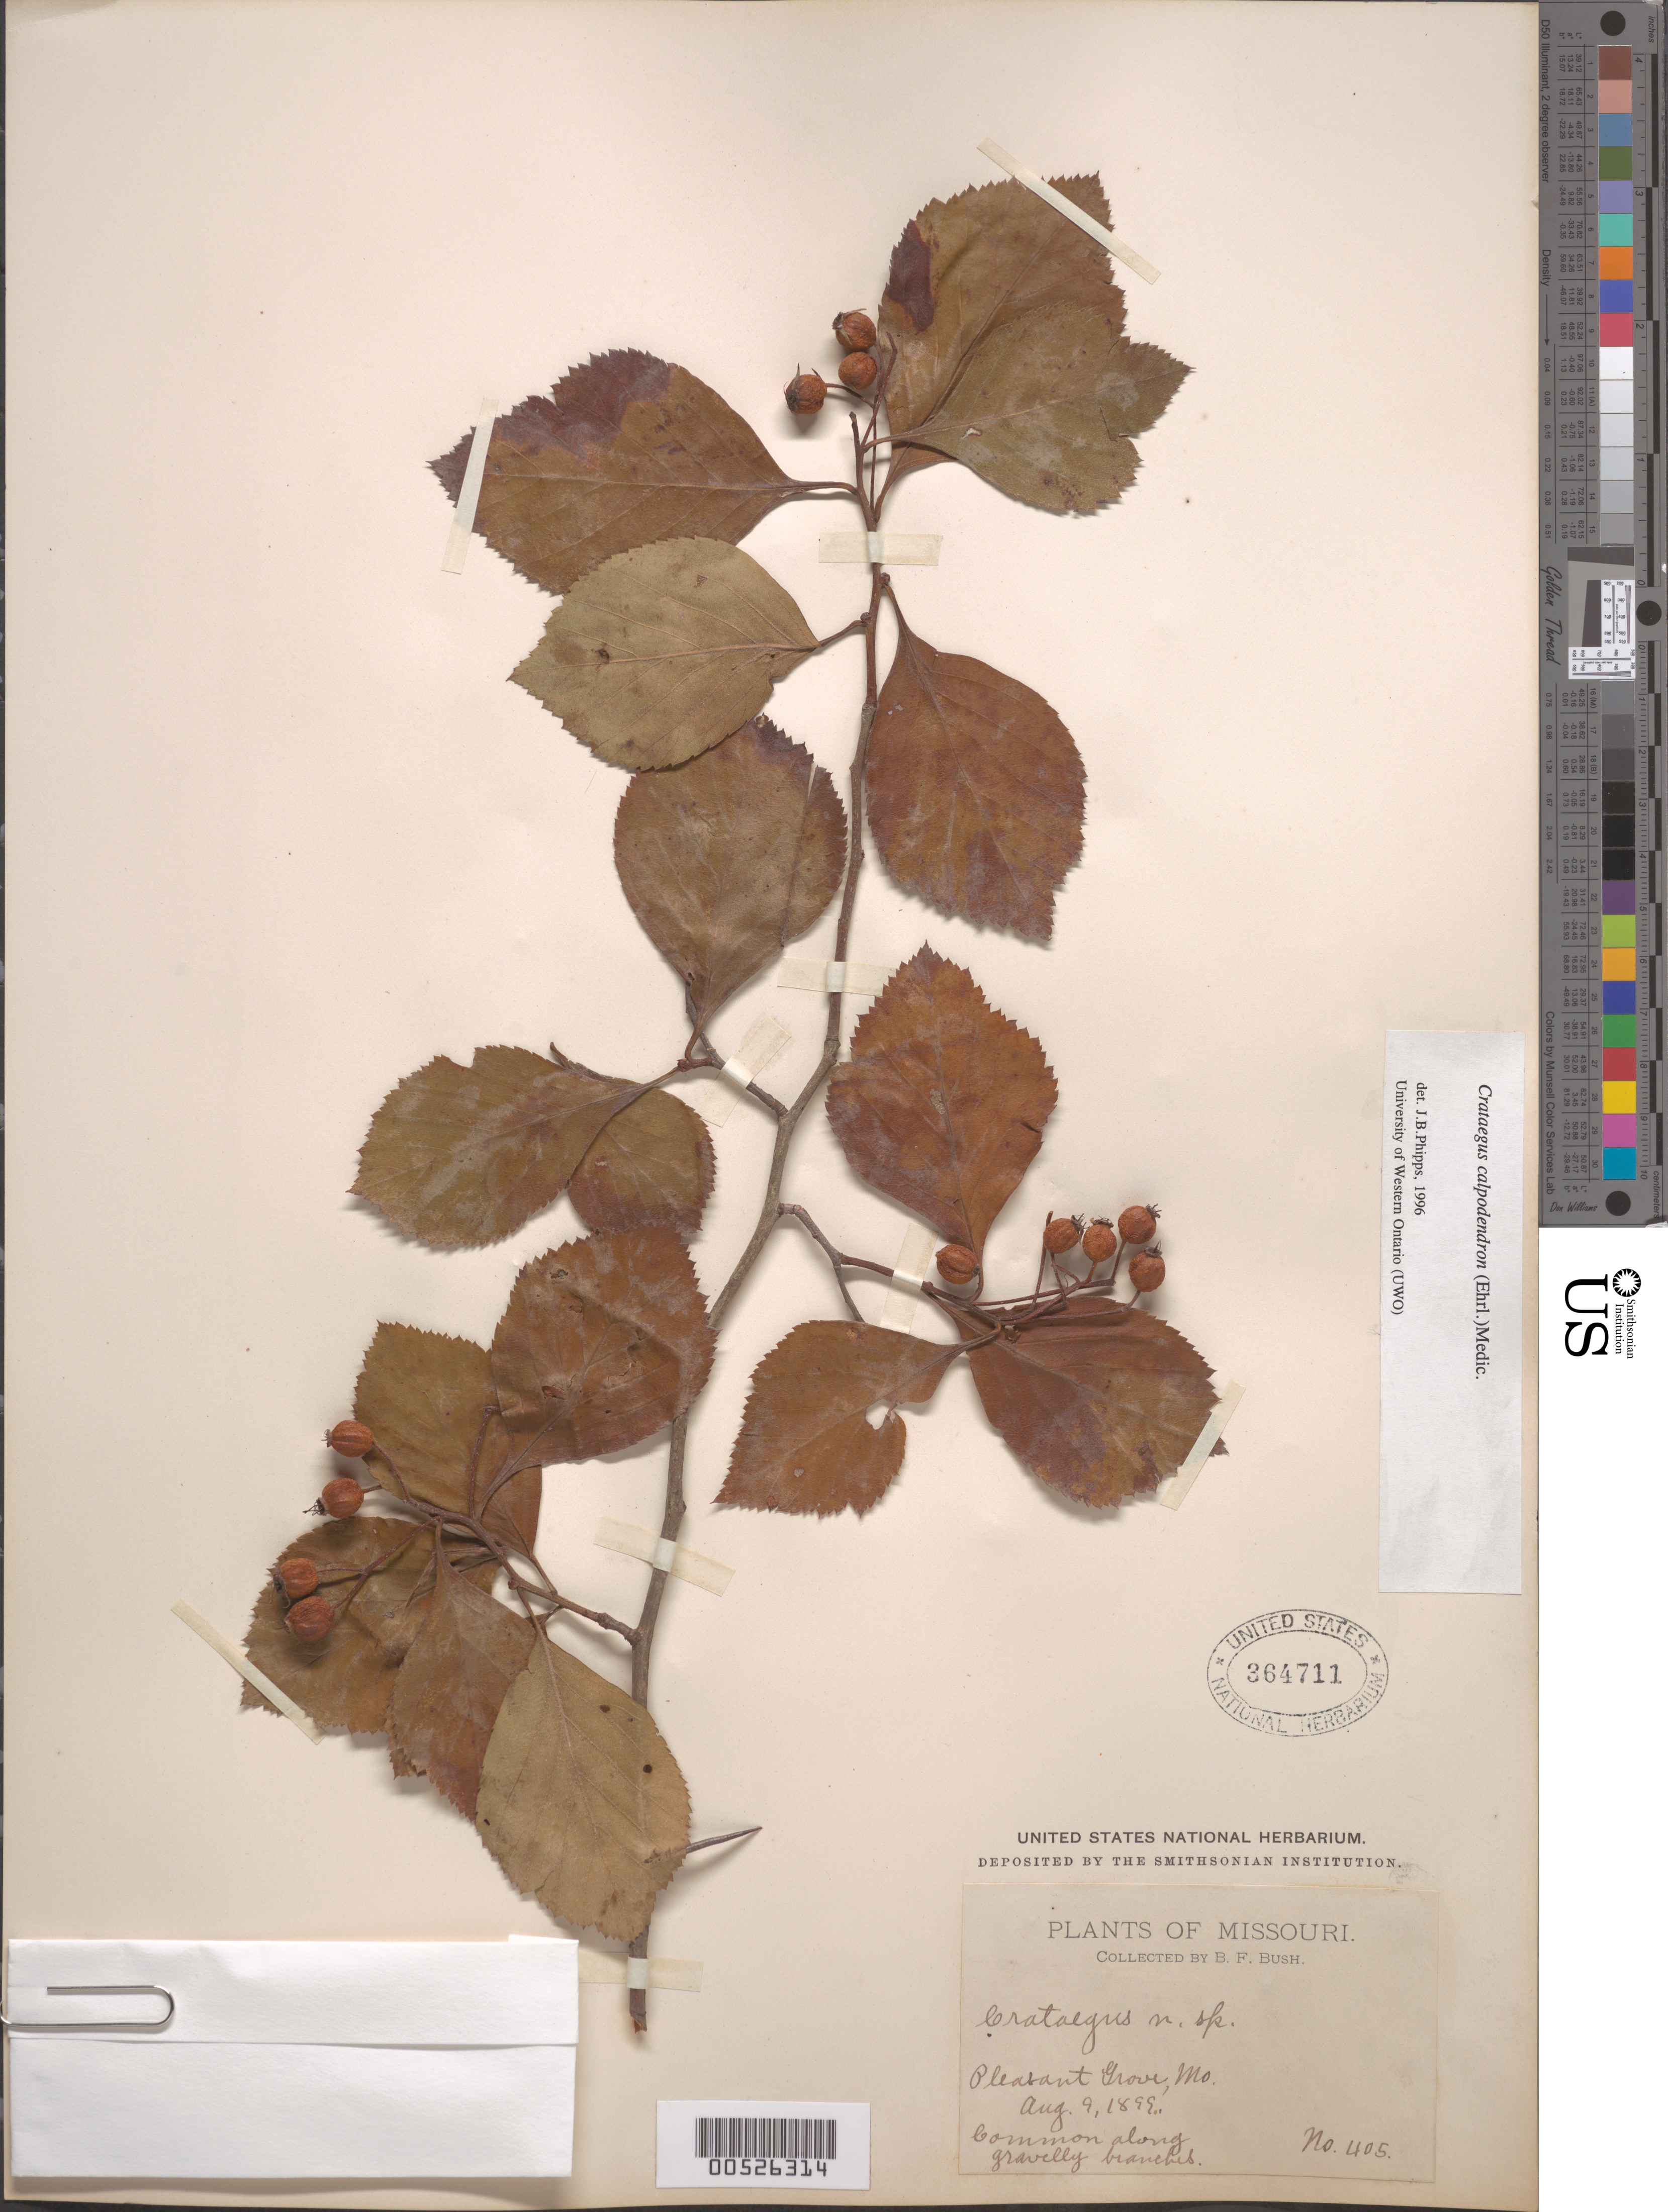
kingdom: Plantae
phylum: Tracheophyta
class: Magnoliopsida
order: Rosales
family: Rosaceae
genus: Crataegus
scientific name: Crataegus calpodendron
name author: (Ehrh.) Medik.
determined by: Phipps, James B., (UWO), University of Western Ontario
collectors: B. F. Bush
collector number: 405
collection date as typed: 09 Aug 1899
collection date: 1899-08-09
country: United States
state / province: Missouri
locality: Pleasant Grove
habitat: along gravelly branches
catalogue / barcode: US 364711